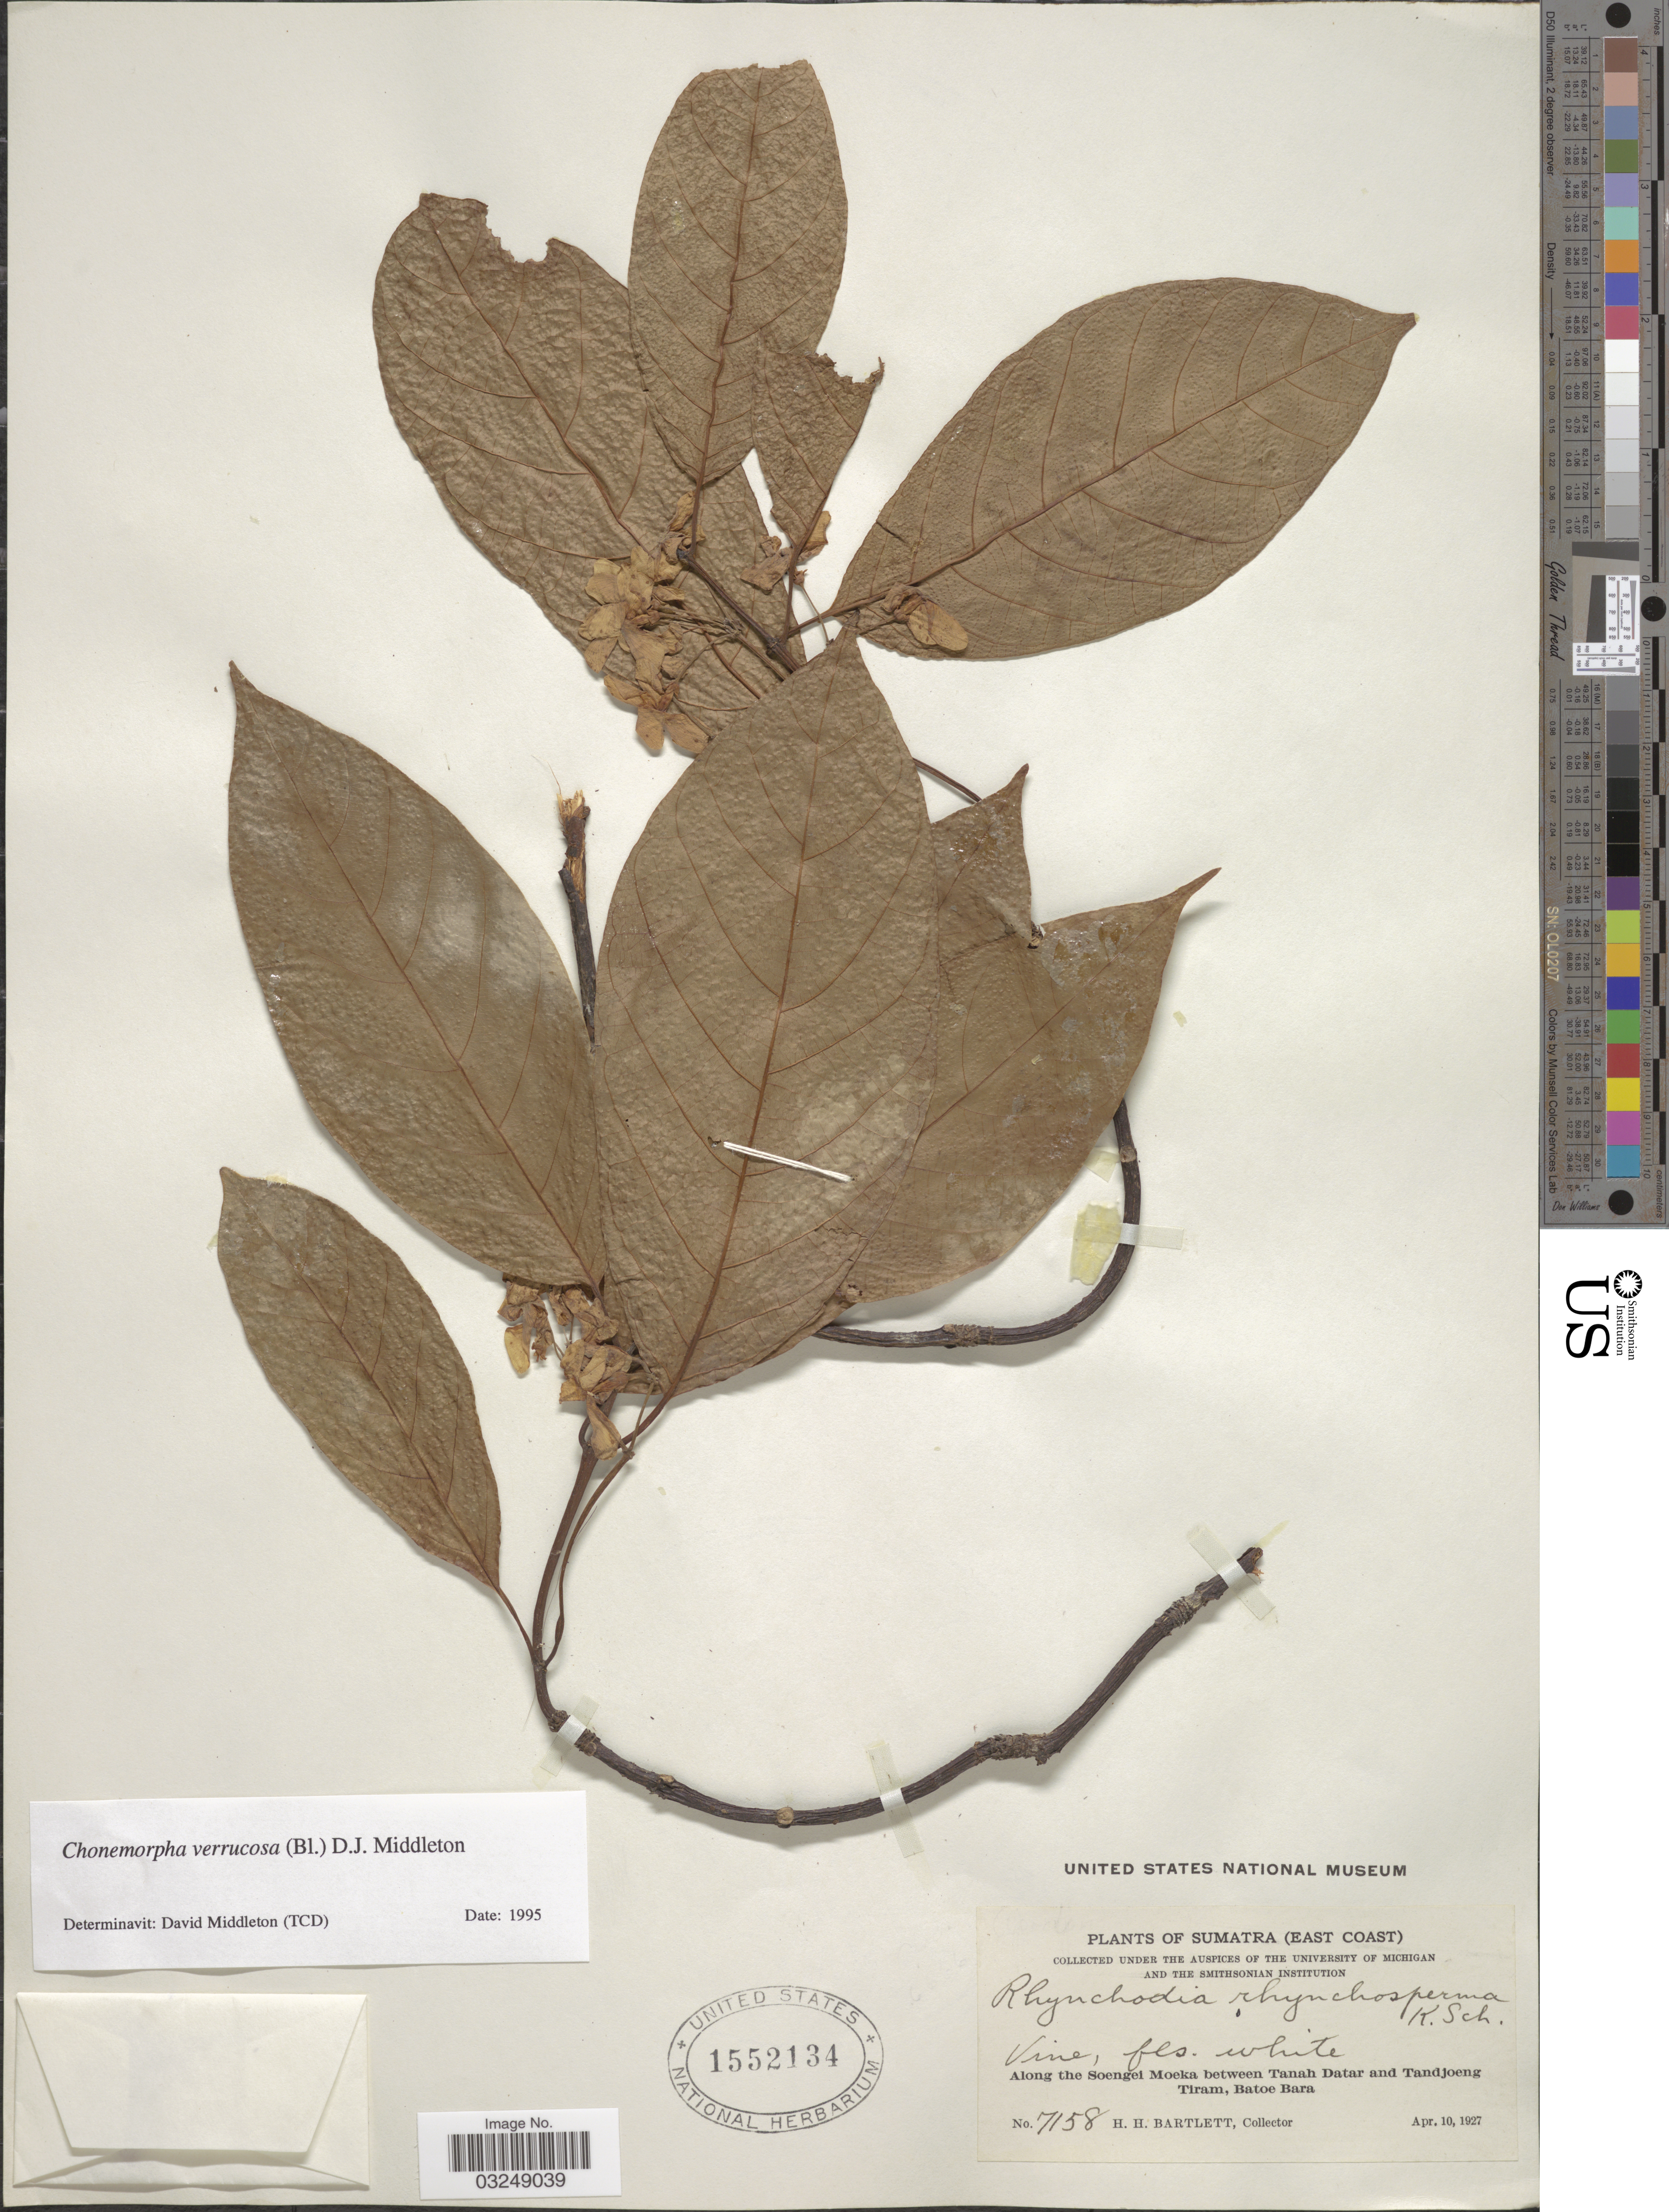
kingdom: Plantae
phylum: Tracheophyta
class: Magnoliopsida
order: Gentianales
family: Apocynaceae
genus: Chonemorpha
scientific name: Chonemorpha verrucosa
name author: (Blume) D.J. Middleton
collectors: H. H. Bartlett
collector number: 7158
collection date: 1927-04-10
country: Indonesia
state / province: Sumatra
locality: (East Coast). Along the Soengei Moeka between Tanah Datar and Tandjoeng Tiram, Batoe Bara.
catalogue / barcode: US 1552134